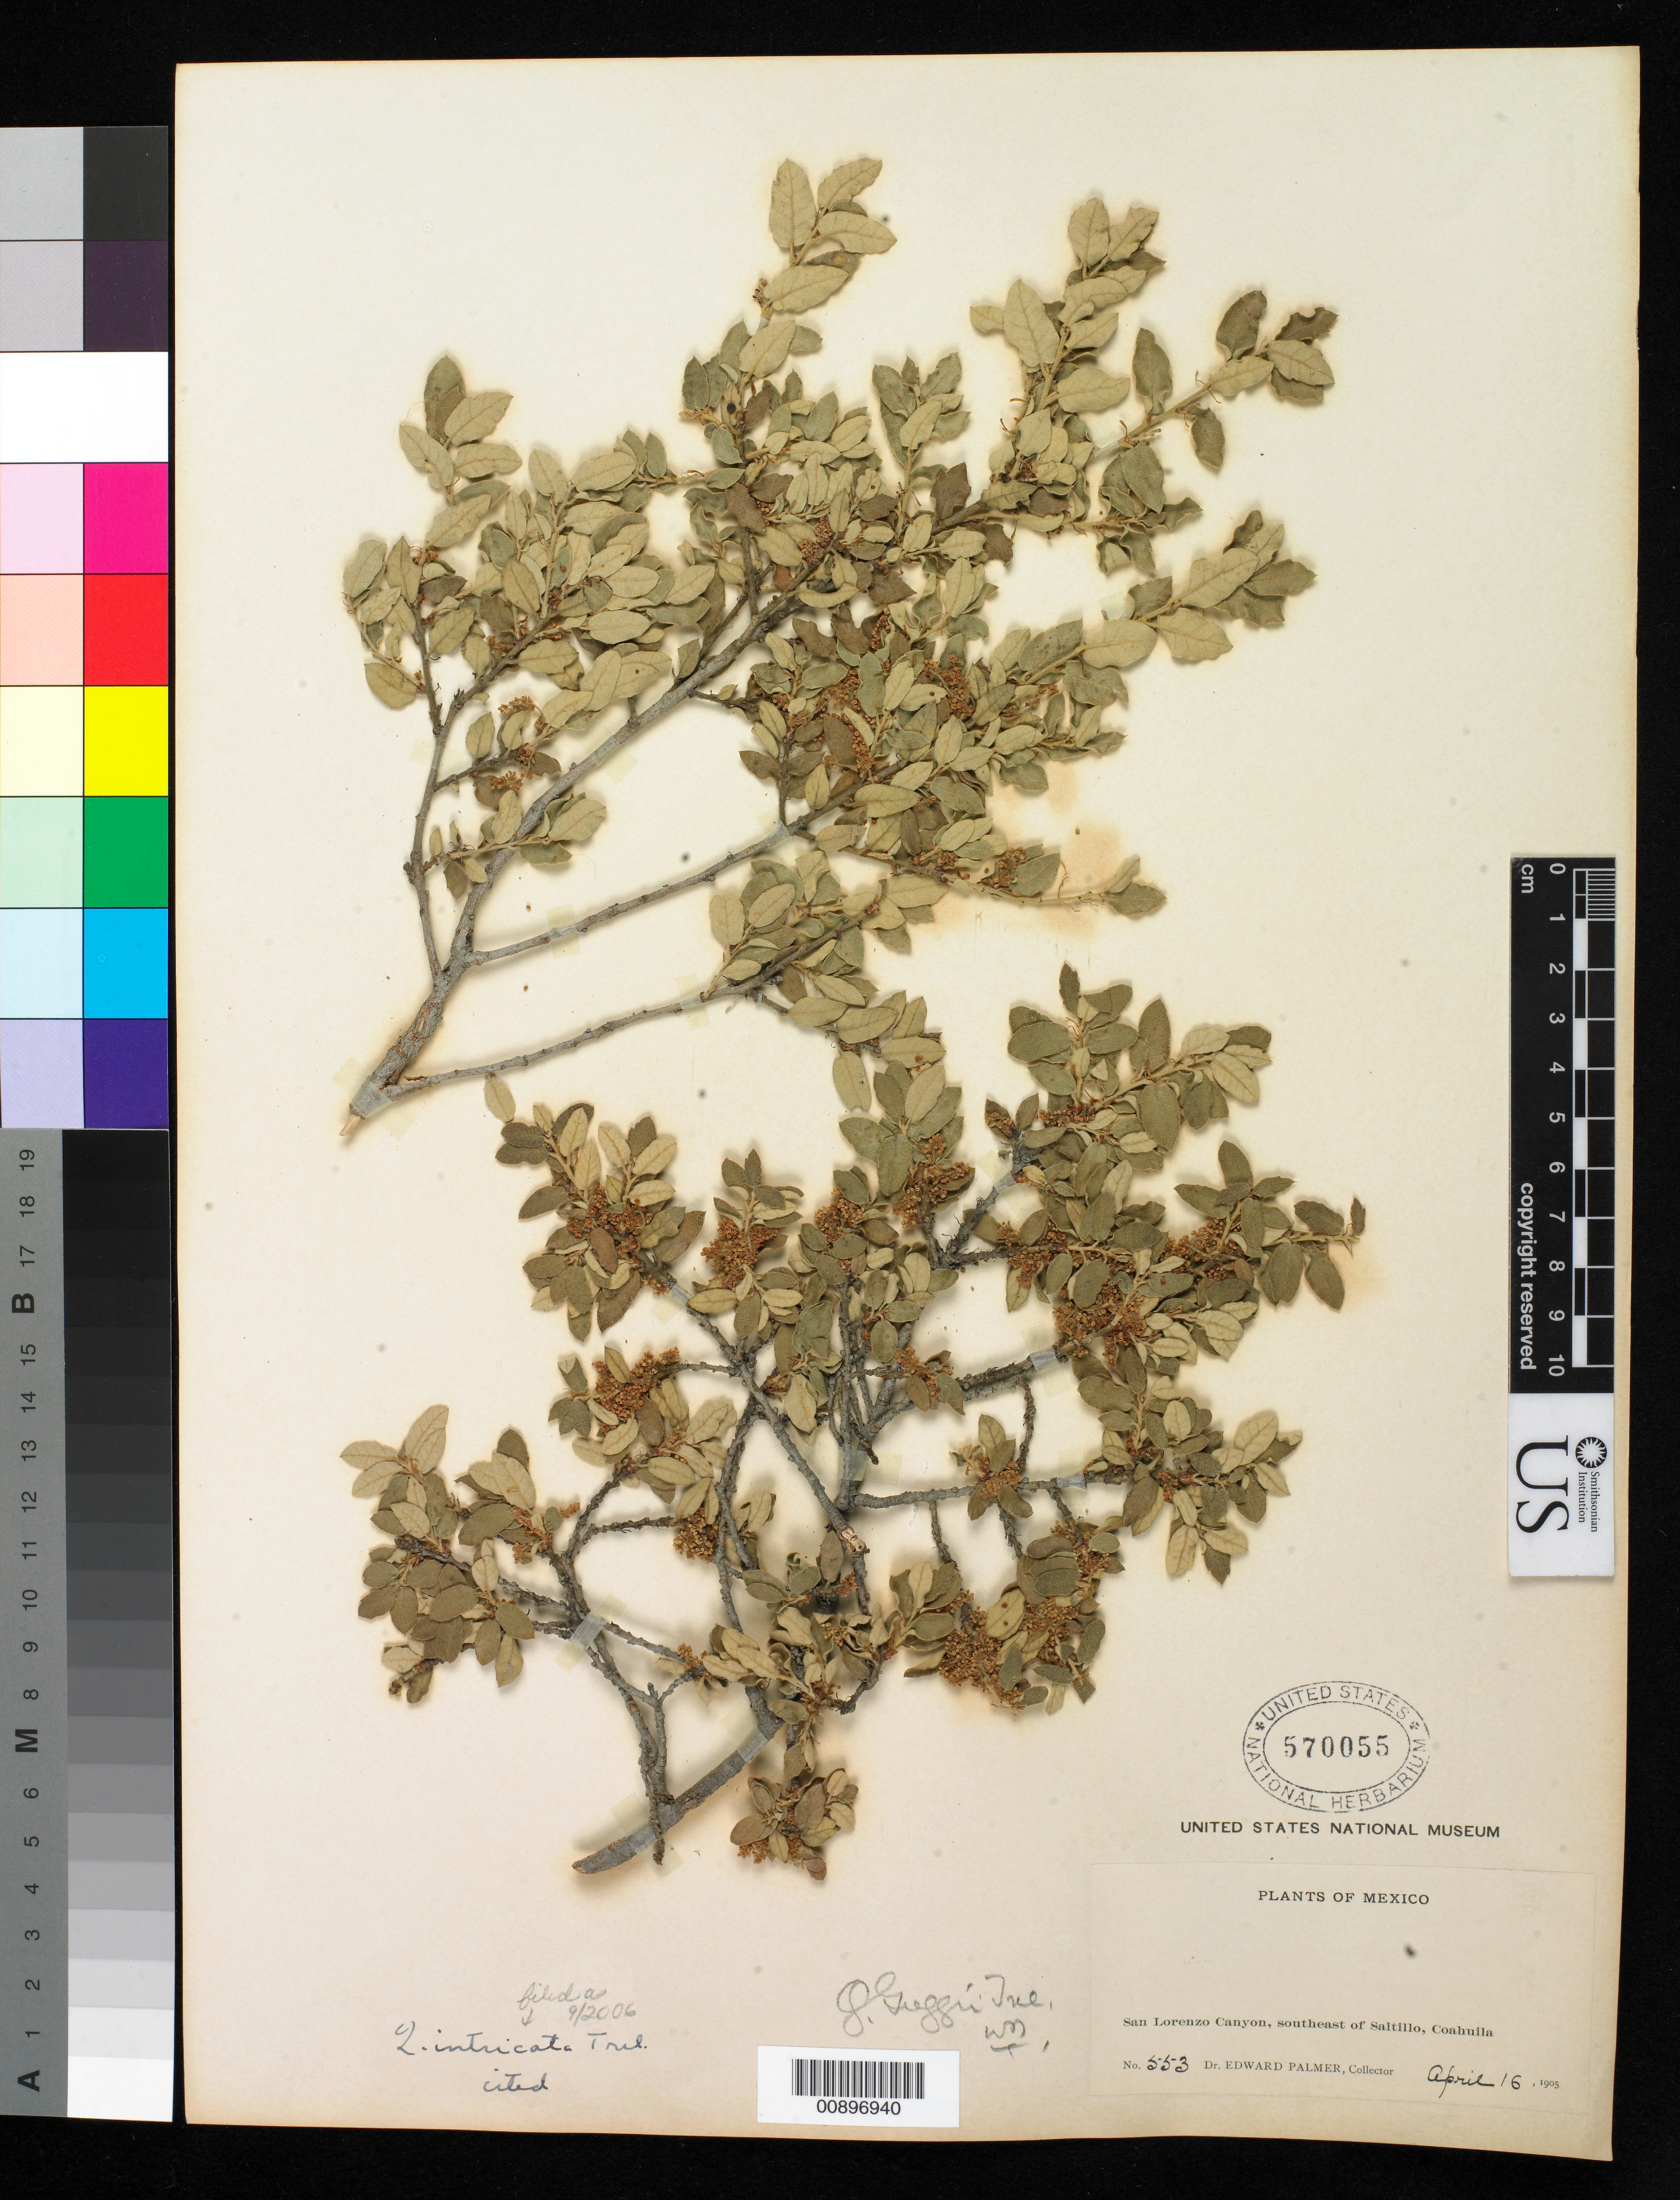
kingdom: Plantae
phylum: Tracheophyta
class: Magnoliopsida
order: Fagales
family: Fagaceae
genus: Quercus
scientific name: Quercus intricata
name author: Trel.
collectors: E. Palmer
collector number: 553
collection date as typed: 16 Apr 1905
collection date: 1905-04-16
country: Mexico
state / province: Coahuila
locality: San Lorenzo Canyon, southeast of Saltillo, Coahuila.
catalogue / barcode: US 570055